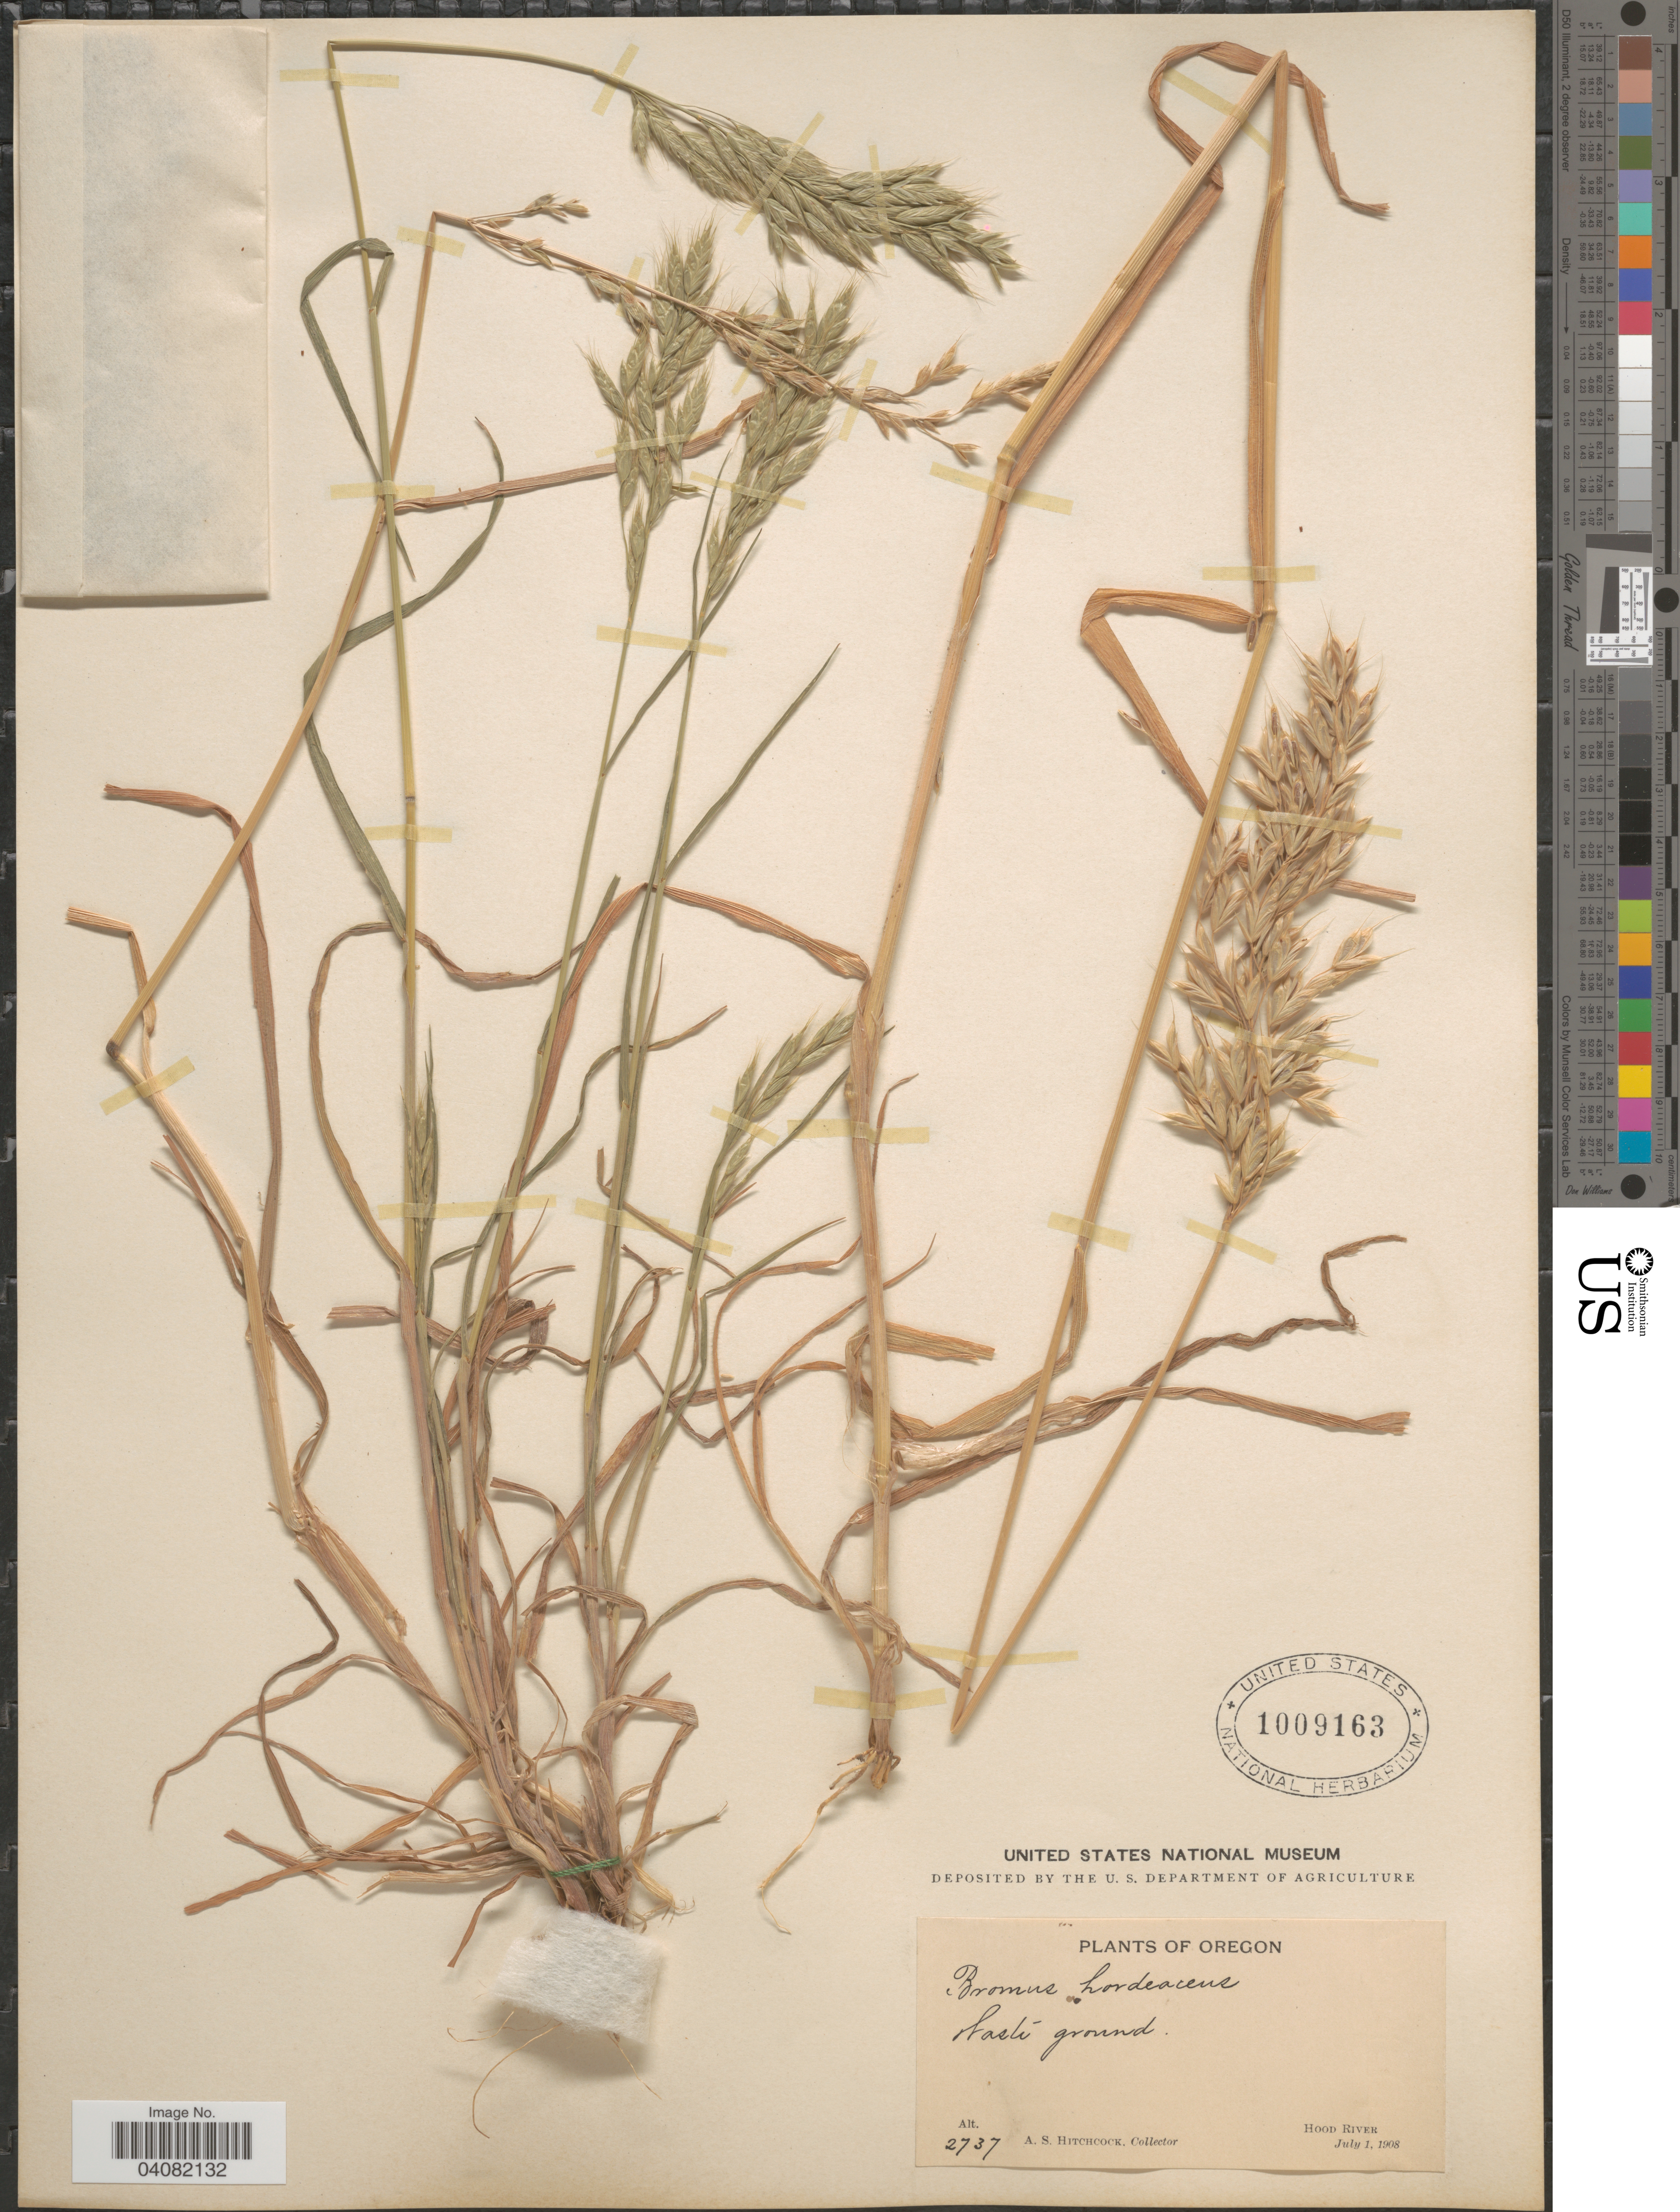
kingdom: Plantae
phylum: Tracheophyta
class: Liliopsida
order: Poales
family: Poaceae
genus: Bromus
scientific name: Bromus hordeaceus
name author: L.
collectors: A. S. Hitchcock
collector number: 2737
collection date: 1908-07-01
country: United States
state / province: Oregon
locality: Hood River.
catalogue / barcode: US 1009163